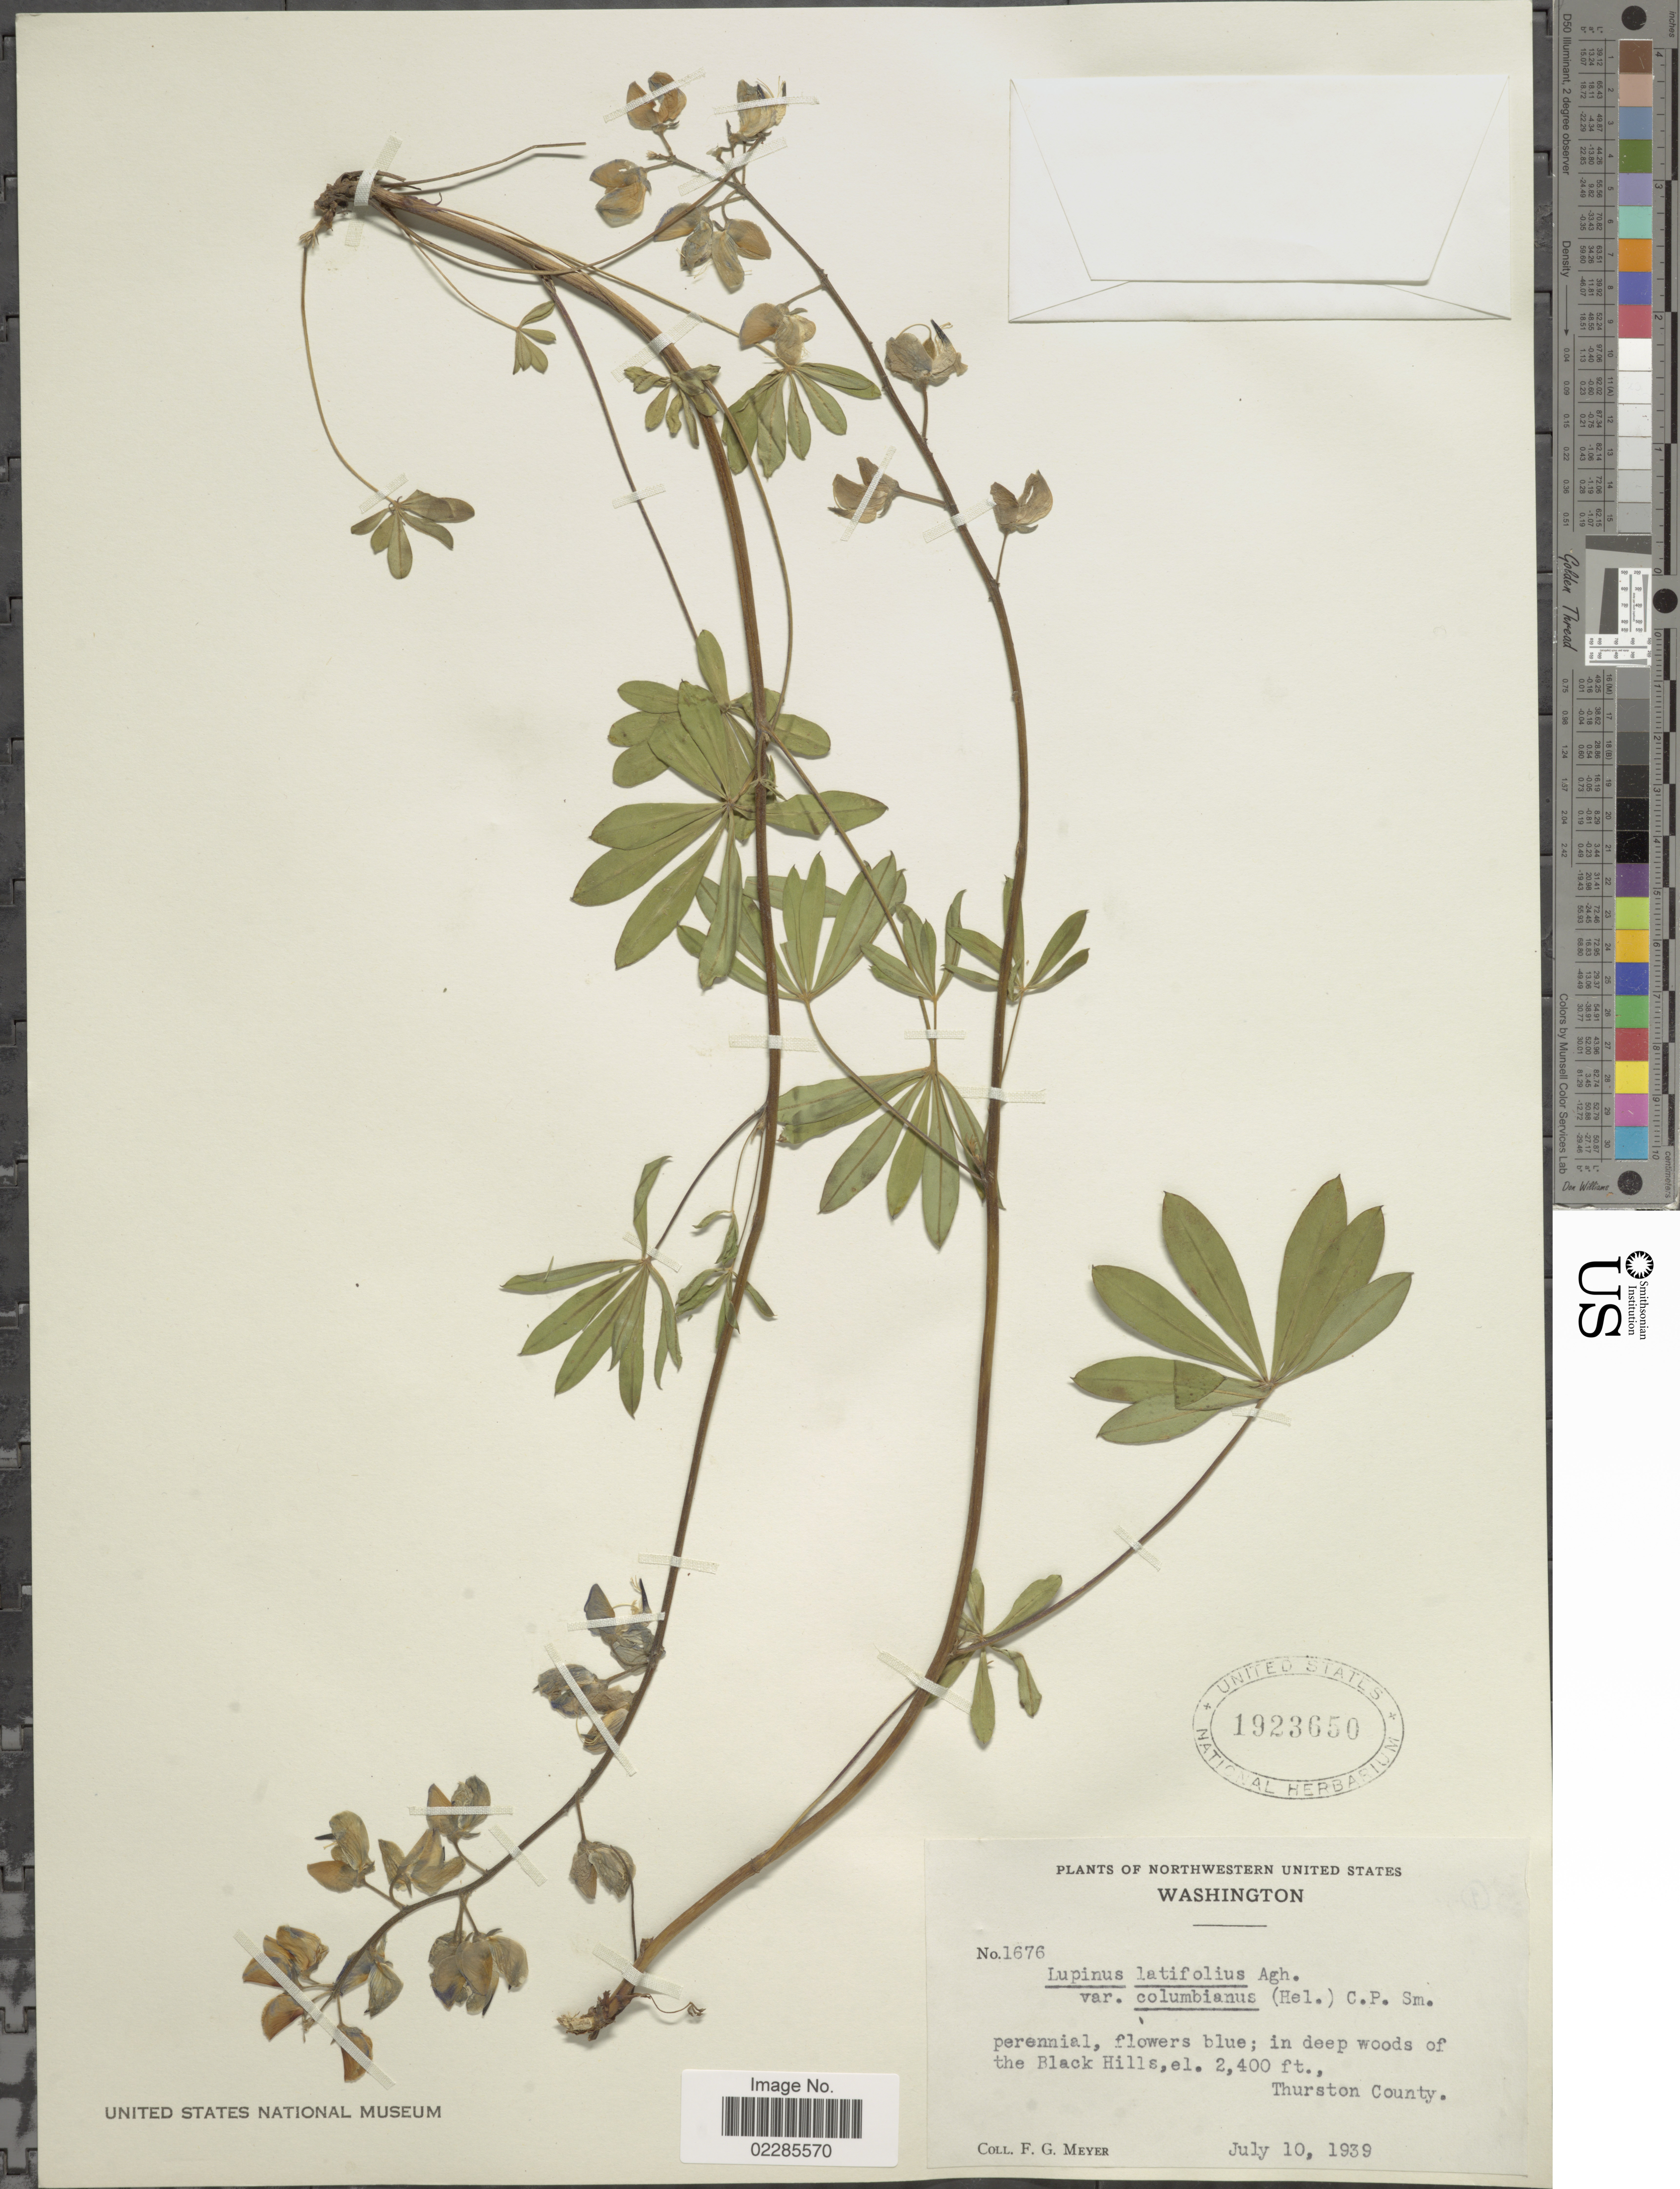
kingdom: Plantae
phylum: Tracheophyta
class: Magnoliopsida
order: Fabales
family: Fabaceae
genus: Lupinus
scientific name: Lupinus latifolius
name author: Lindl. ex J. Agardh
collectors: F. G. Meyer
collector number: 1676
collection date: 1939-07-10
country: United States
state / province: Washington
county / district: Thurston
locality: Black Hills, Thurston County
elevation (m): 732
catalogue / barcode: US 1923650